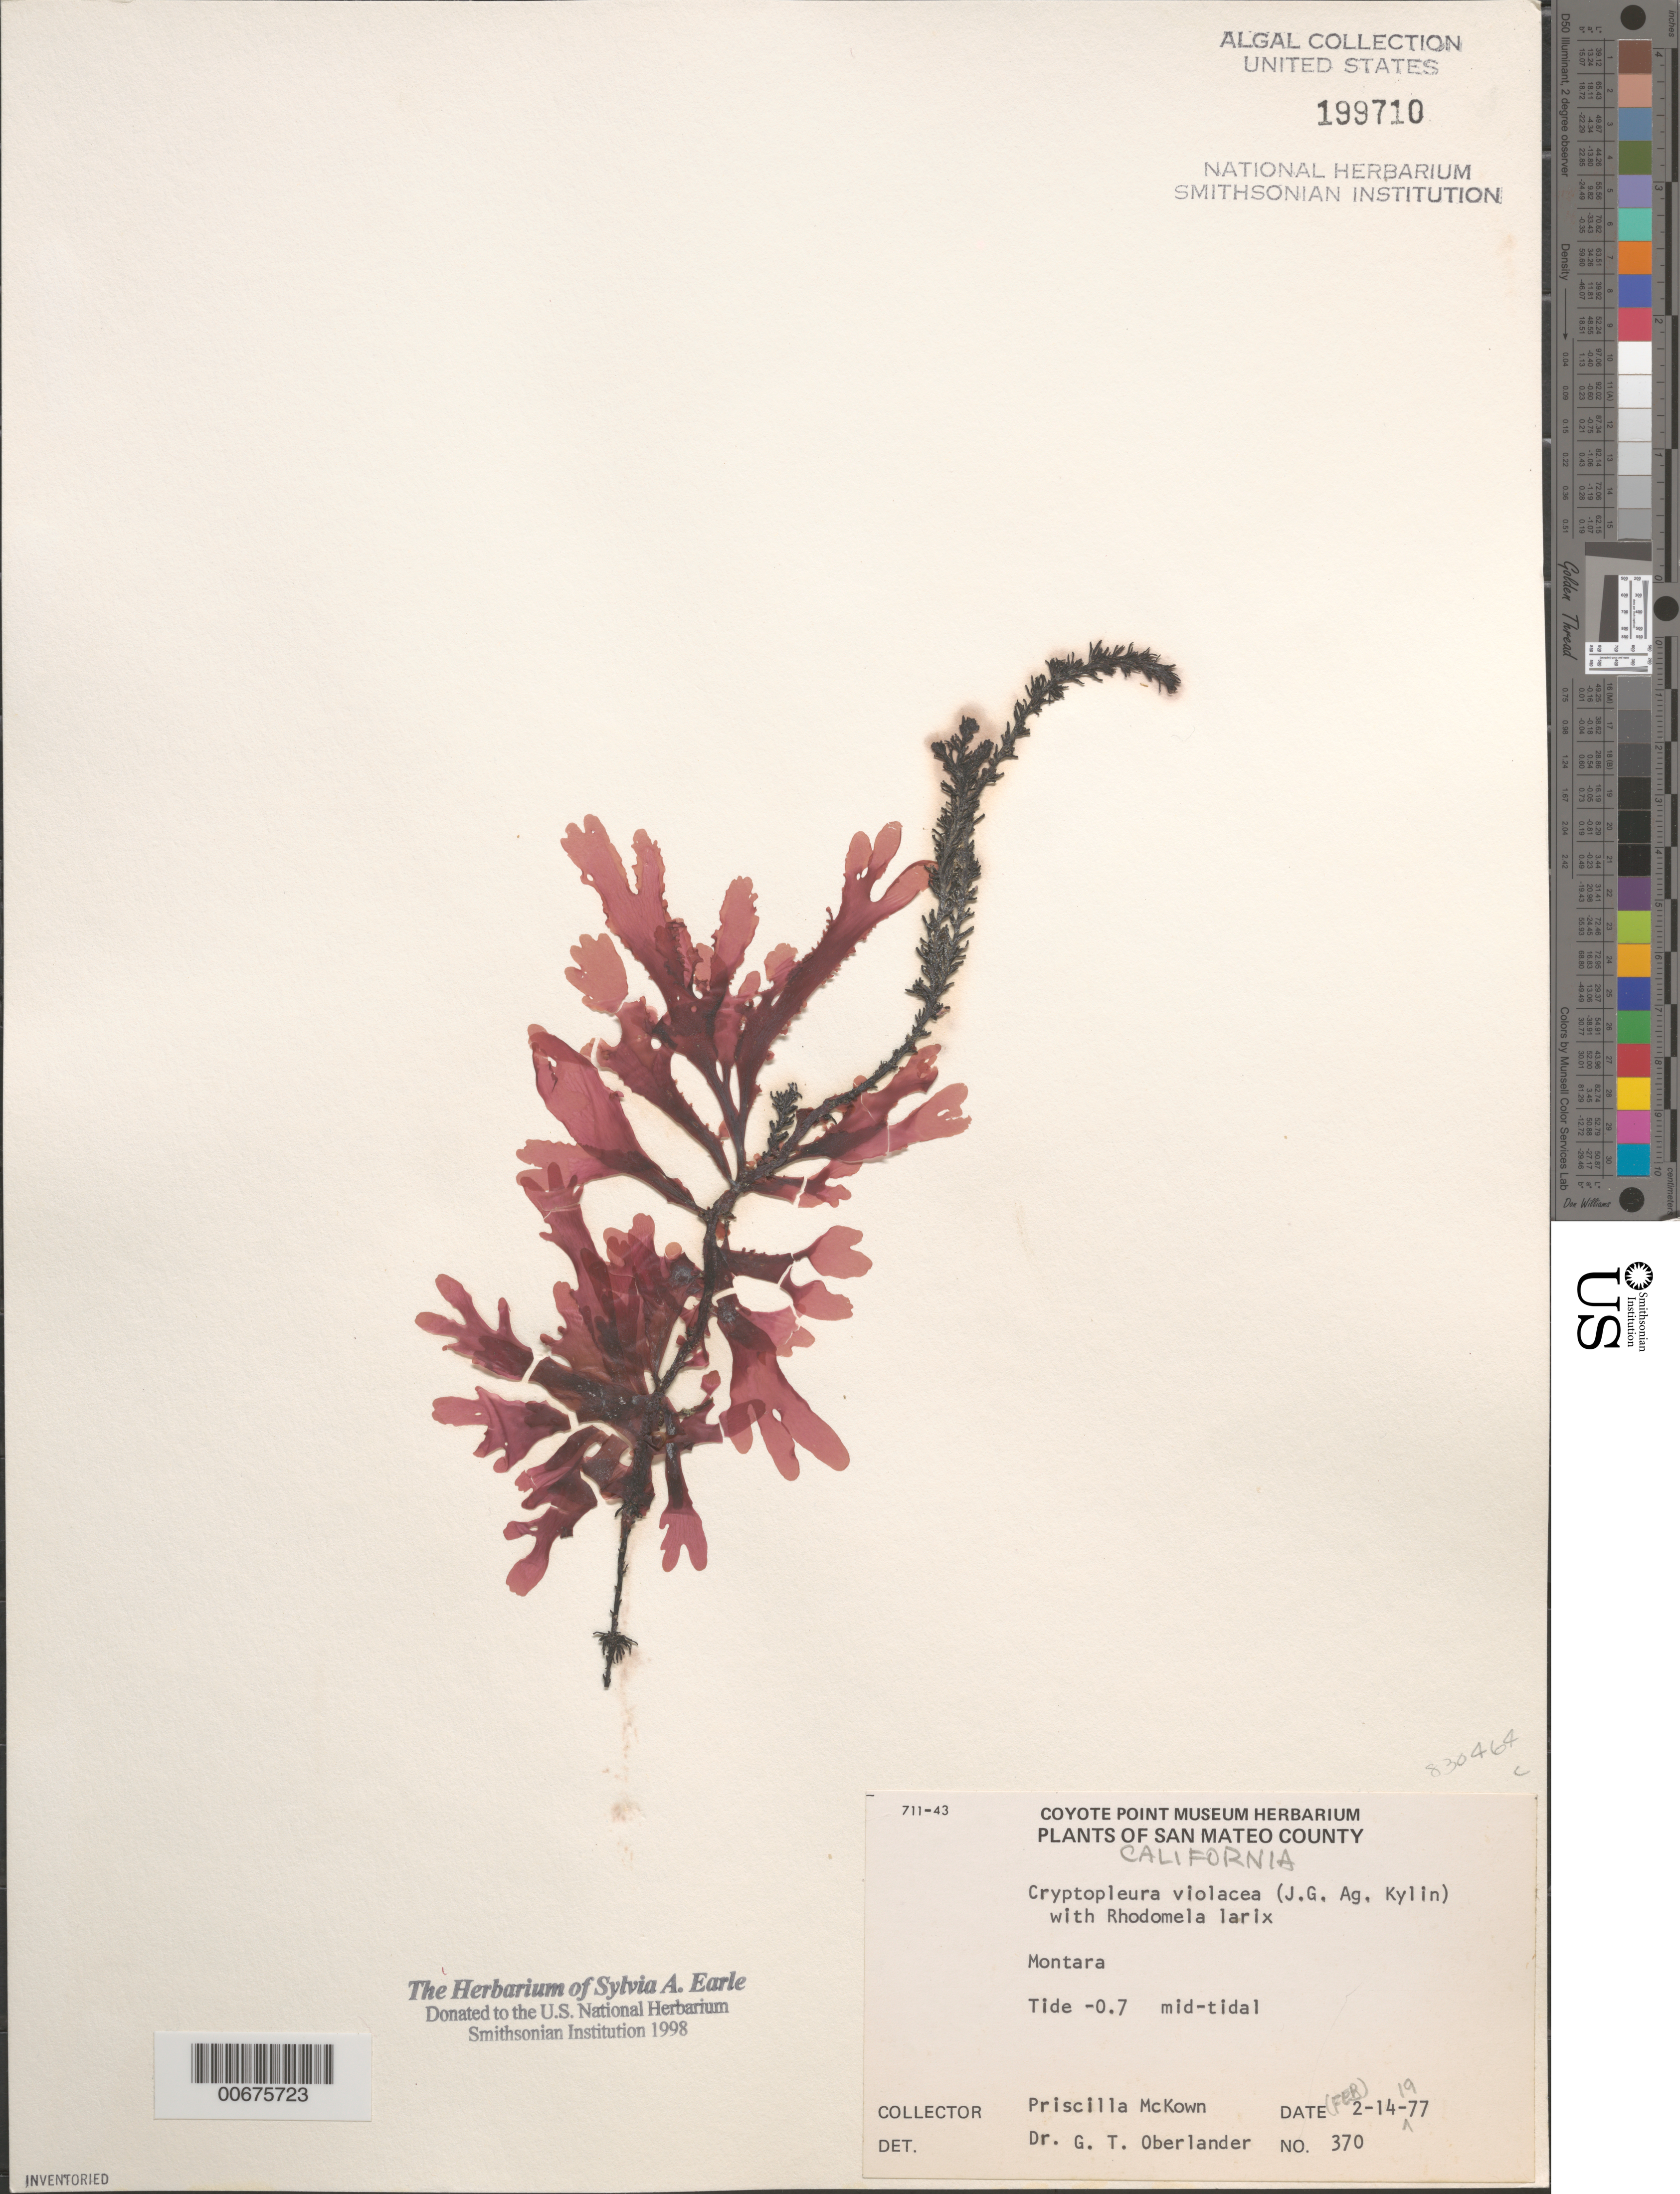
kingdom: Plantae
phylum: Rhodophyta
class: Florideophyceae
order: Ceramiales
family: Delesseriaceae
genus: Cryptopleura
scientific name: Cryptopleura violacea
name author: (J. Ag.) Kylin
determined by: Oberlander, G. T.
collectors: P. McKown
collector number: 370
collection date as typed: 14 Feb 1977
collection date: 1977-02-14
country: United States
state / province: California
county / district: San Mateo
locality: Montara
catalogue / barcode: US 199710